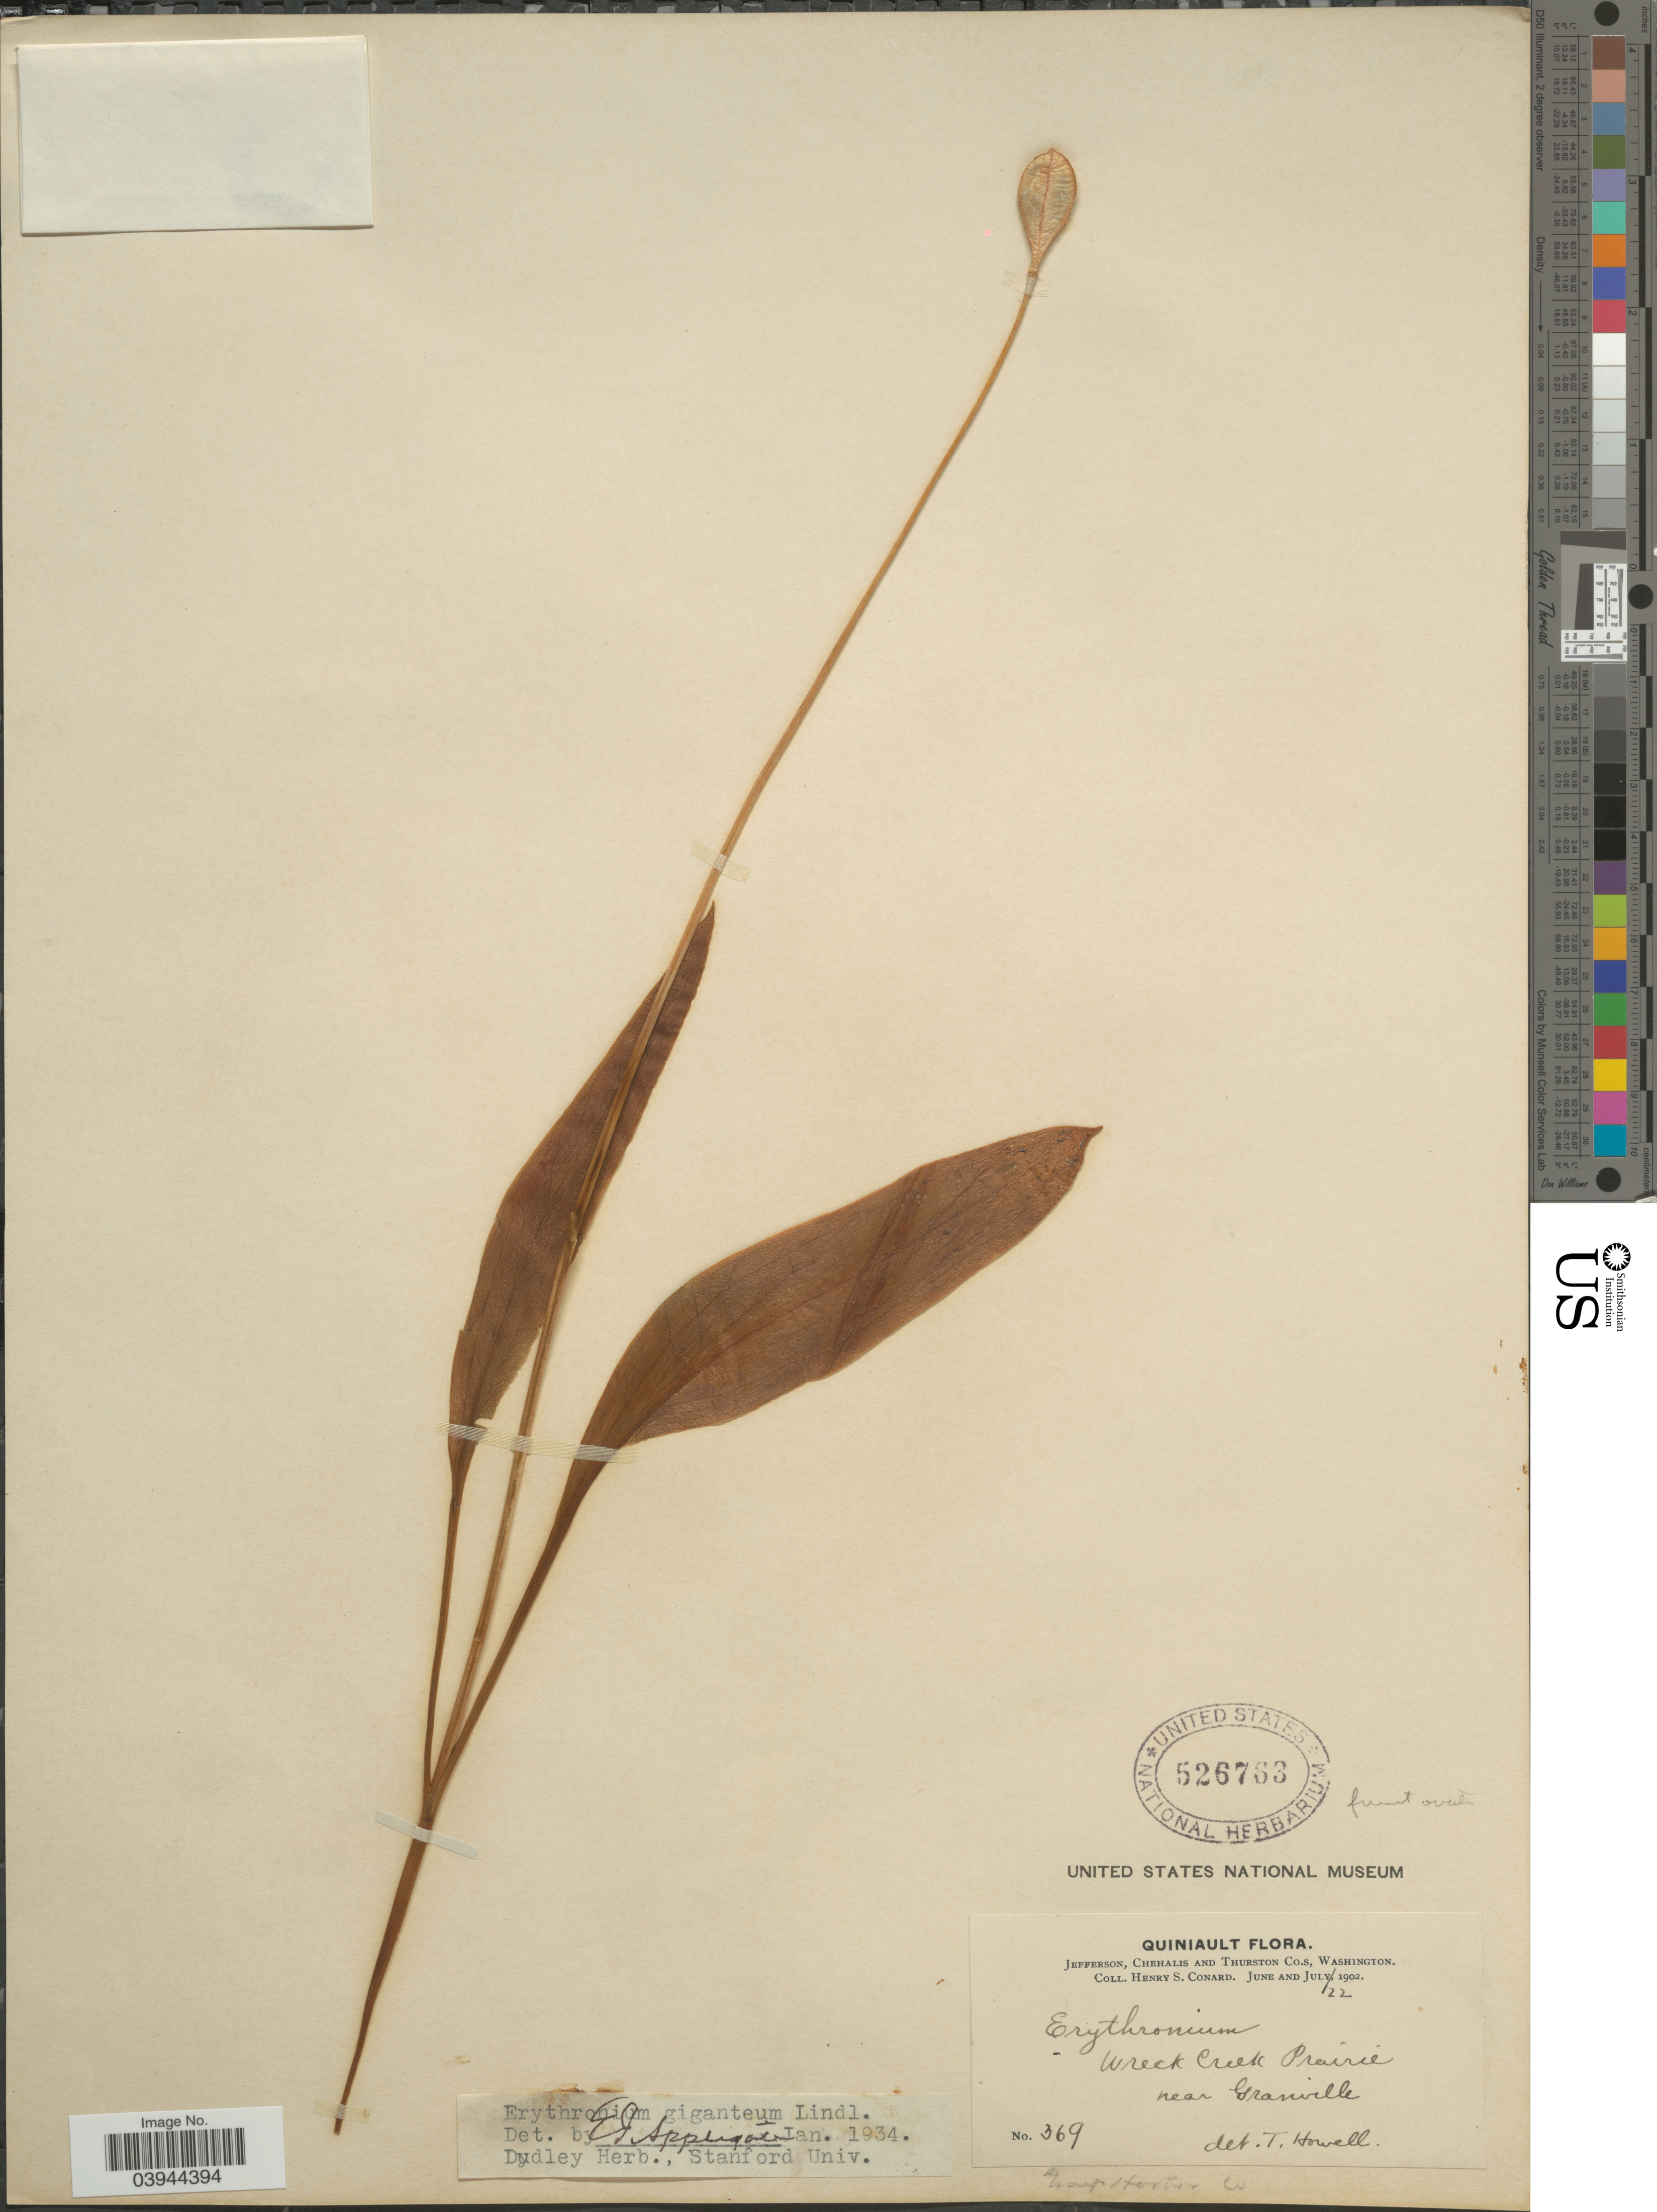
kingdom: Plantae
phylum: Tracheophyta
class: Liliopsida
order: Liliales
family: Liliaceae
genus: Erythronium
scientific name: Erythronium giganteum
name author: Lindl.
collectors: H. S. Conard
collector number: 369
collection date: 1902-07-22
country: United States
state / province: Washington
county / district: Grays Harbor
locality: Quiniault. Jefferson, Chehalis and Thurston Co.s. Wreck Creek Prairie. Near Granville. Grays Harbor Co.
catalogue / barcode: US 526763